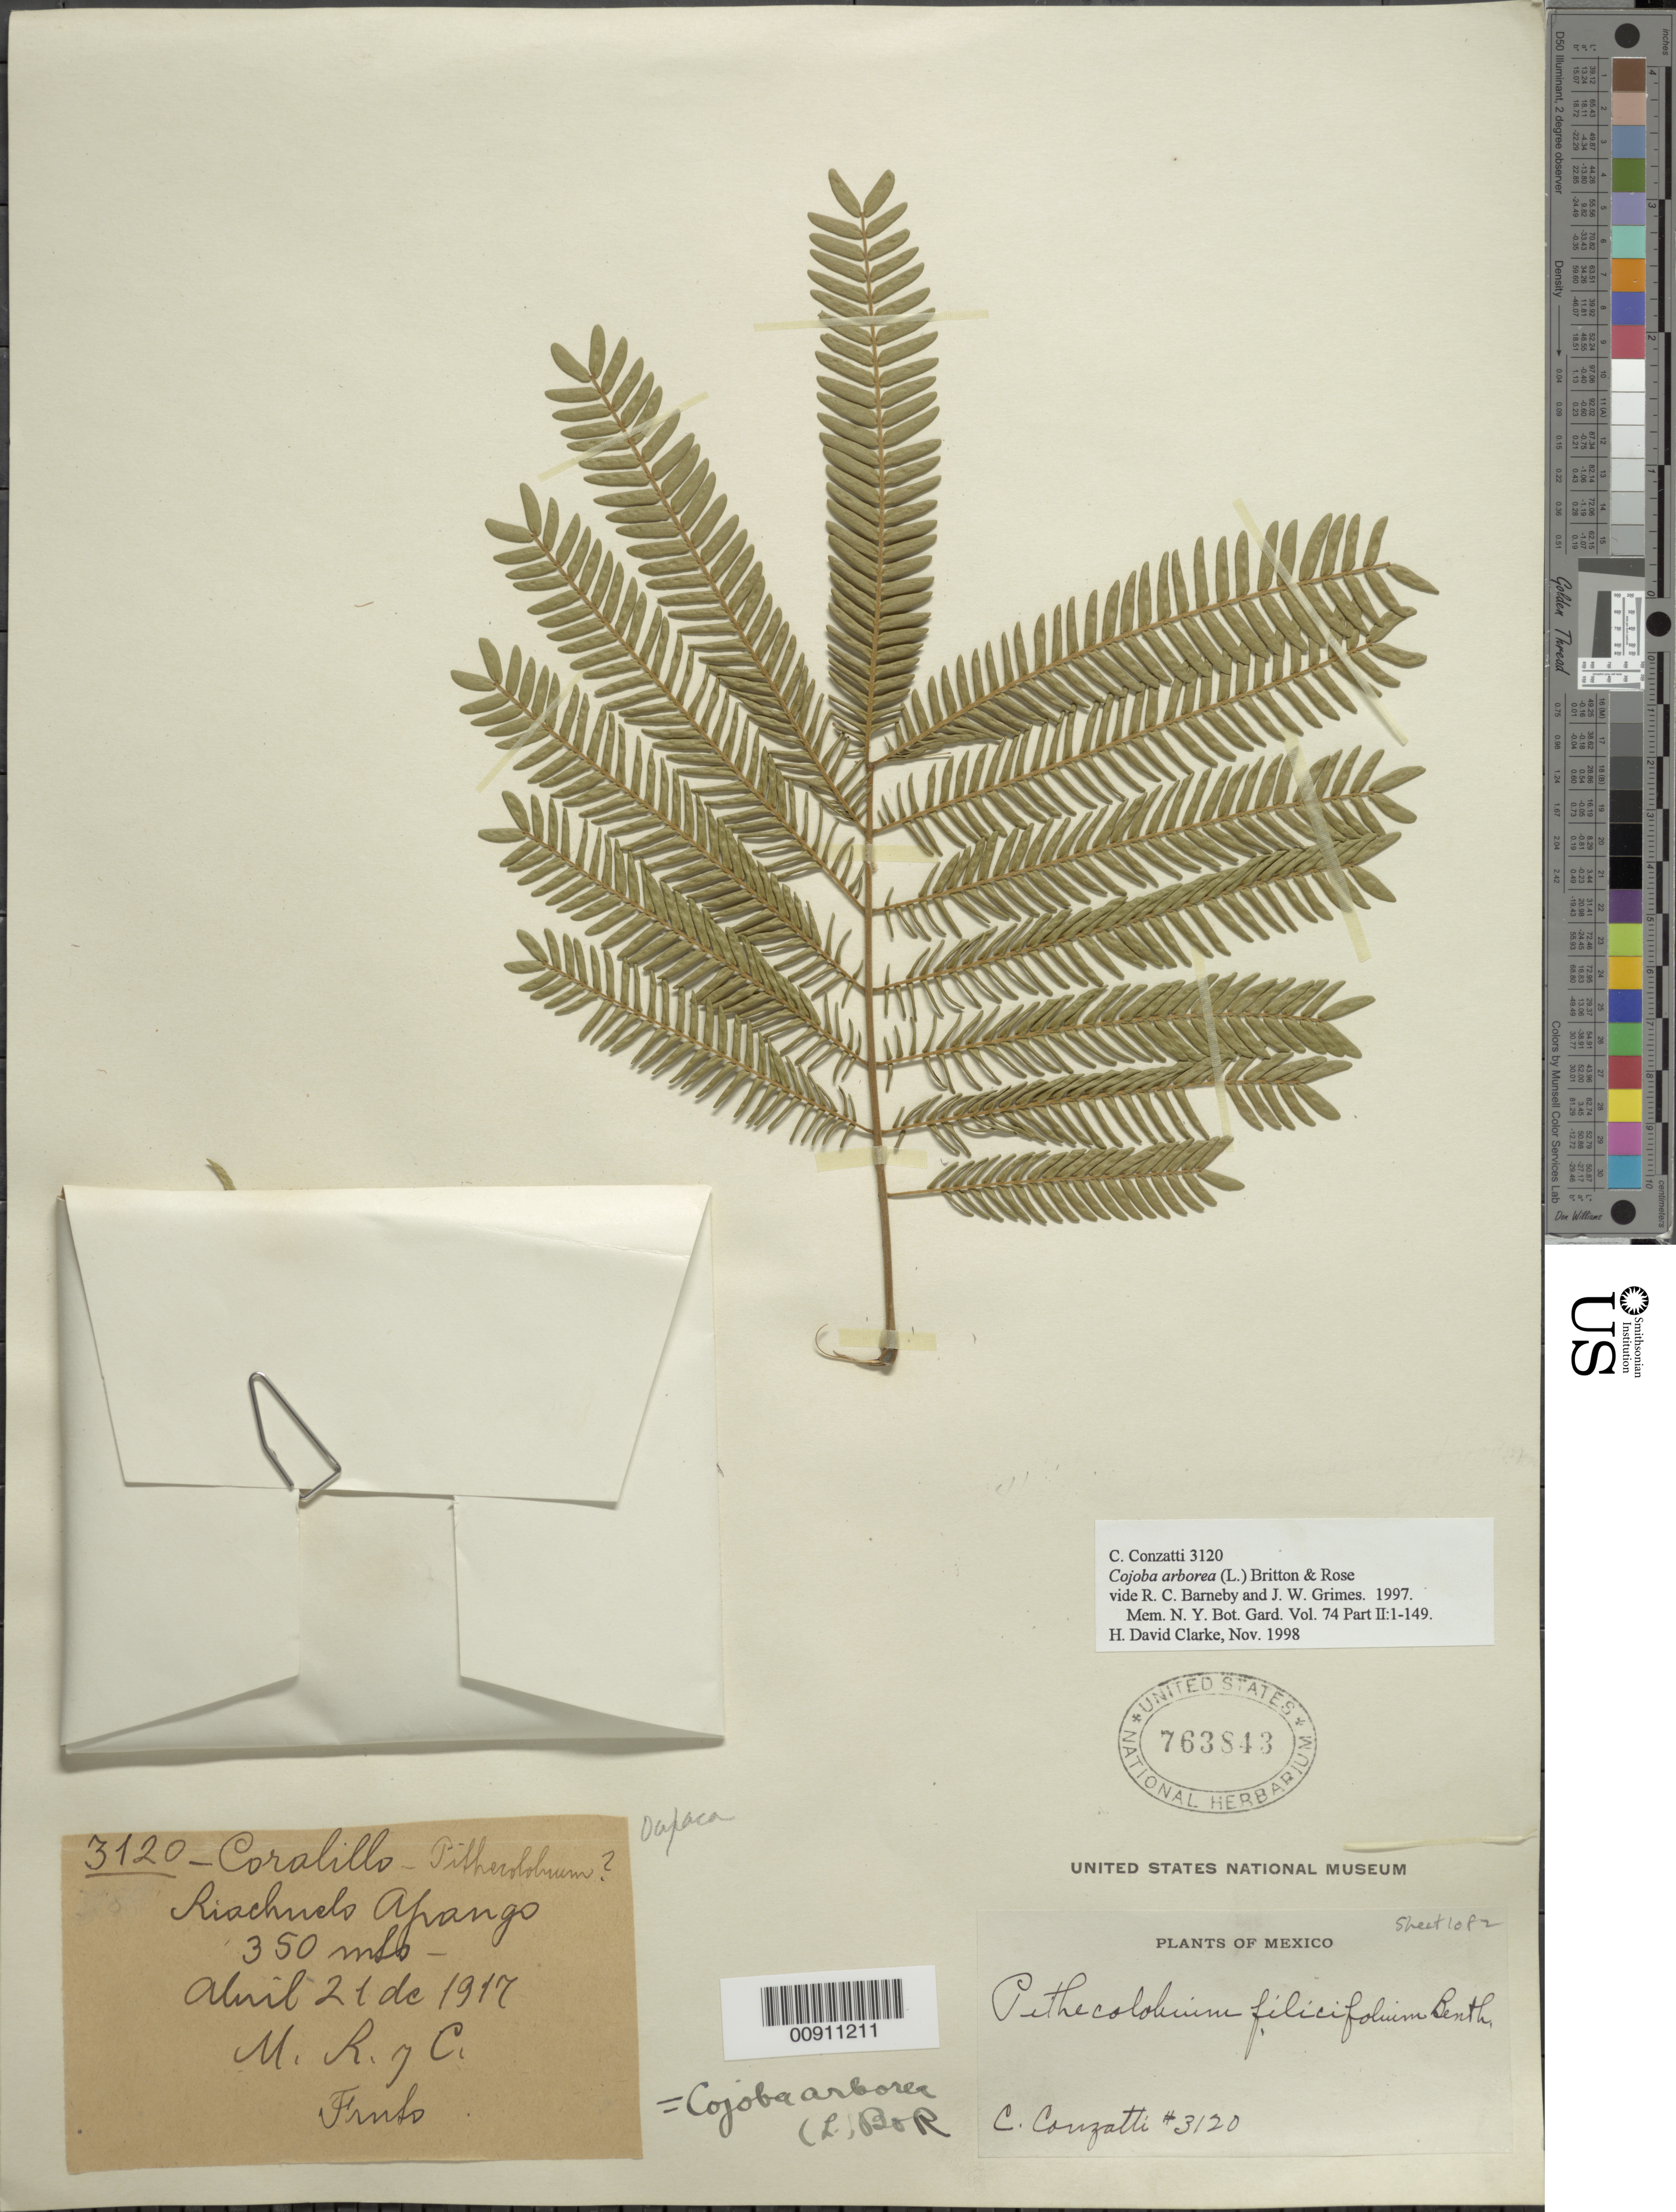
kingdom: Plantae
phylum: Tracheophyta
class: Magnoliopsida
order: Fabales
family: Fabaceae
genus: Cojoba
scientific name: Cojoba arborea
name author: (L.) Britton & Rose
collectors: C. Conzatti, B. P. Reko & -. Makrinius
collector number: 3120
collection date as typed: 21 Apr 1917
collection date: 1917-04-21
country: Mexico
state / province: Oaxaca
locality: Riachuelo Apango.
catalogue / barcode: US 763843